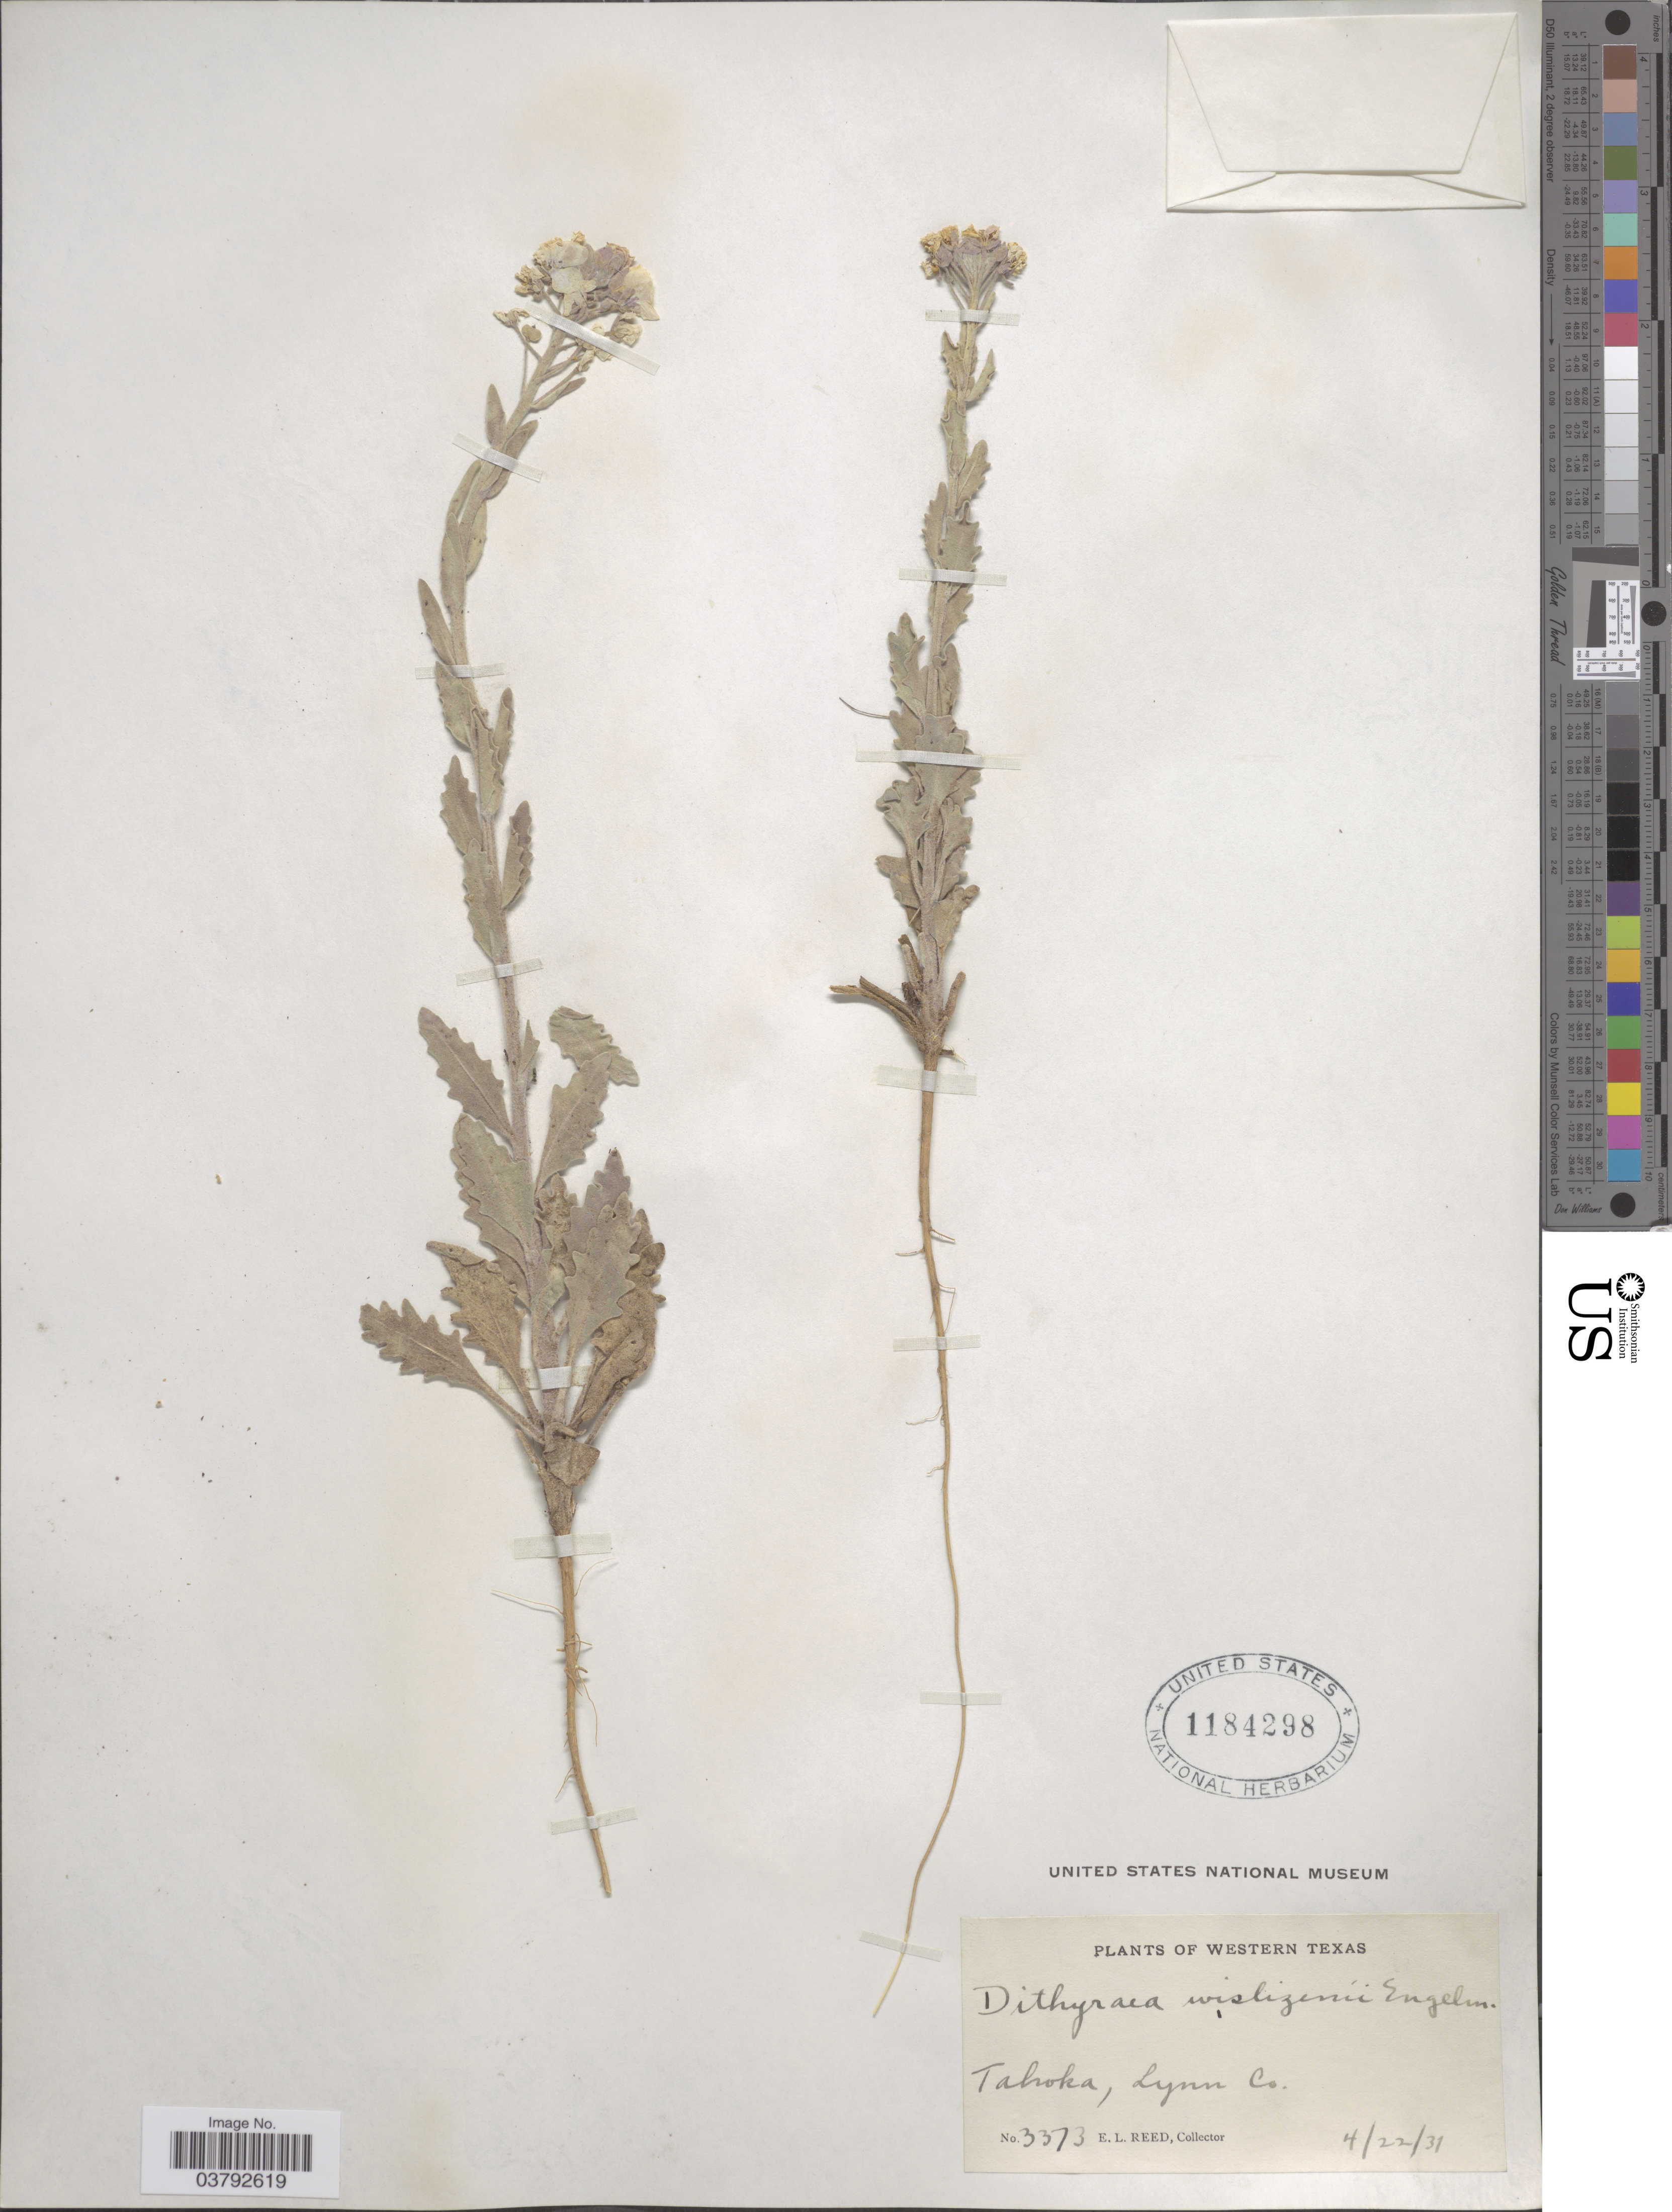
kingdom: Plantae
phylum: Tracheophyta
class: Magnoliopsida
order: Brassicales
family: Brassicaceae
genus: Dithyrea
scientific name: Dithyrea wislizeni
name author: Engelm.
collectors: E. Reed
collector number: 3373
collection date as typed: Transcribed d/m/y: 22/4/31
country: United States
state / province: Texas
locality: Western Texas. Tahoka, Lynn Co.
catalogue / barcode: US 1184298